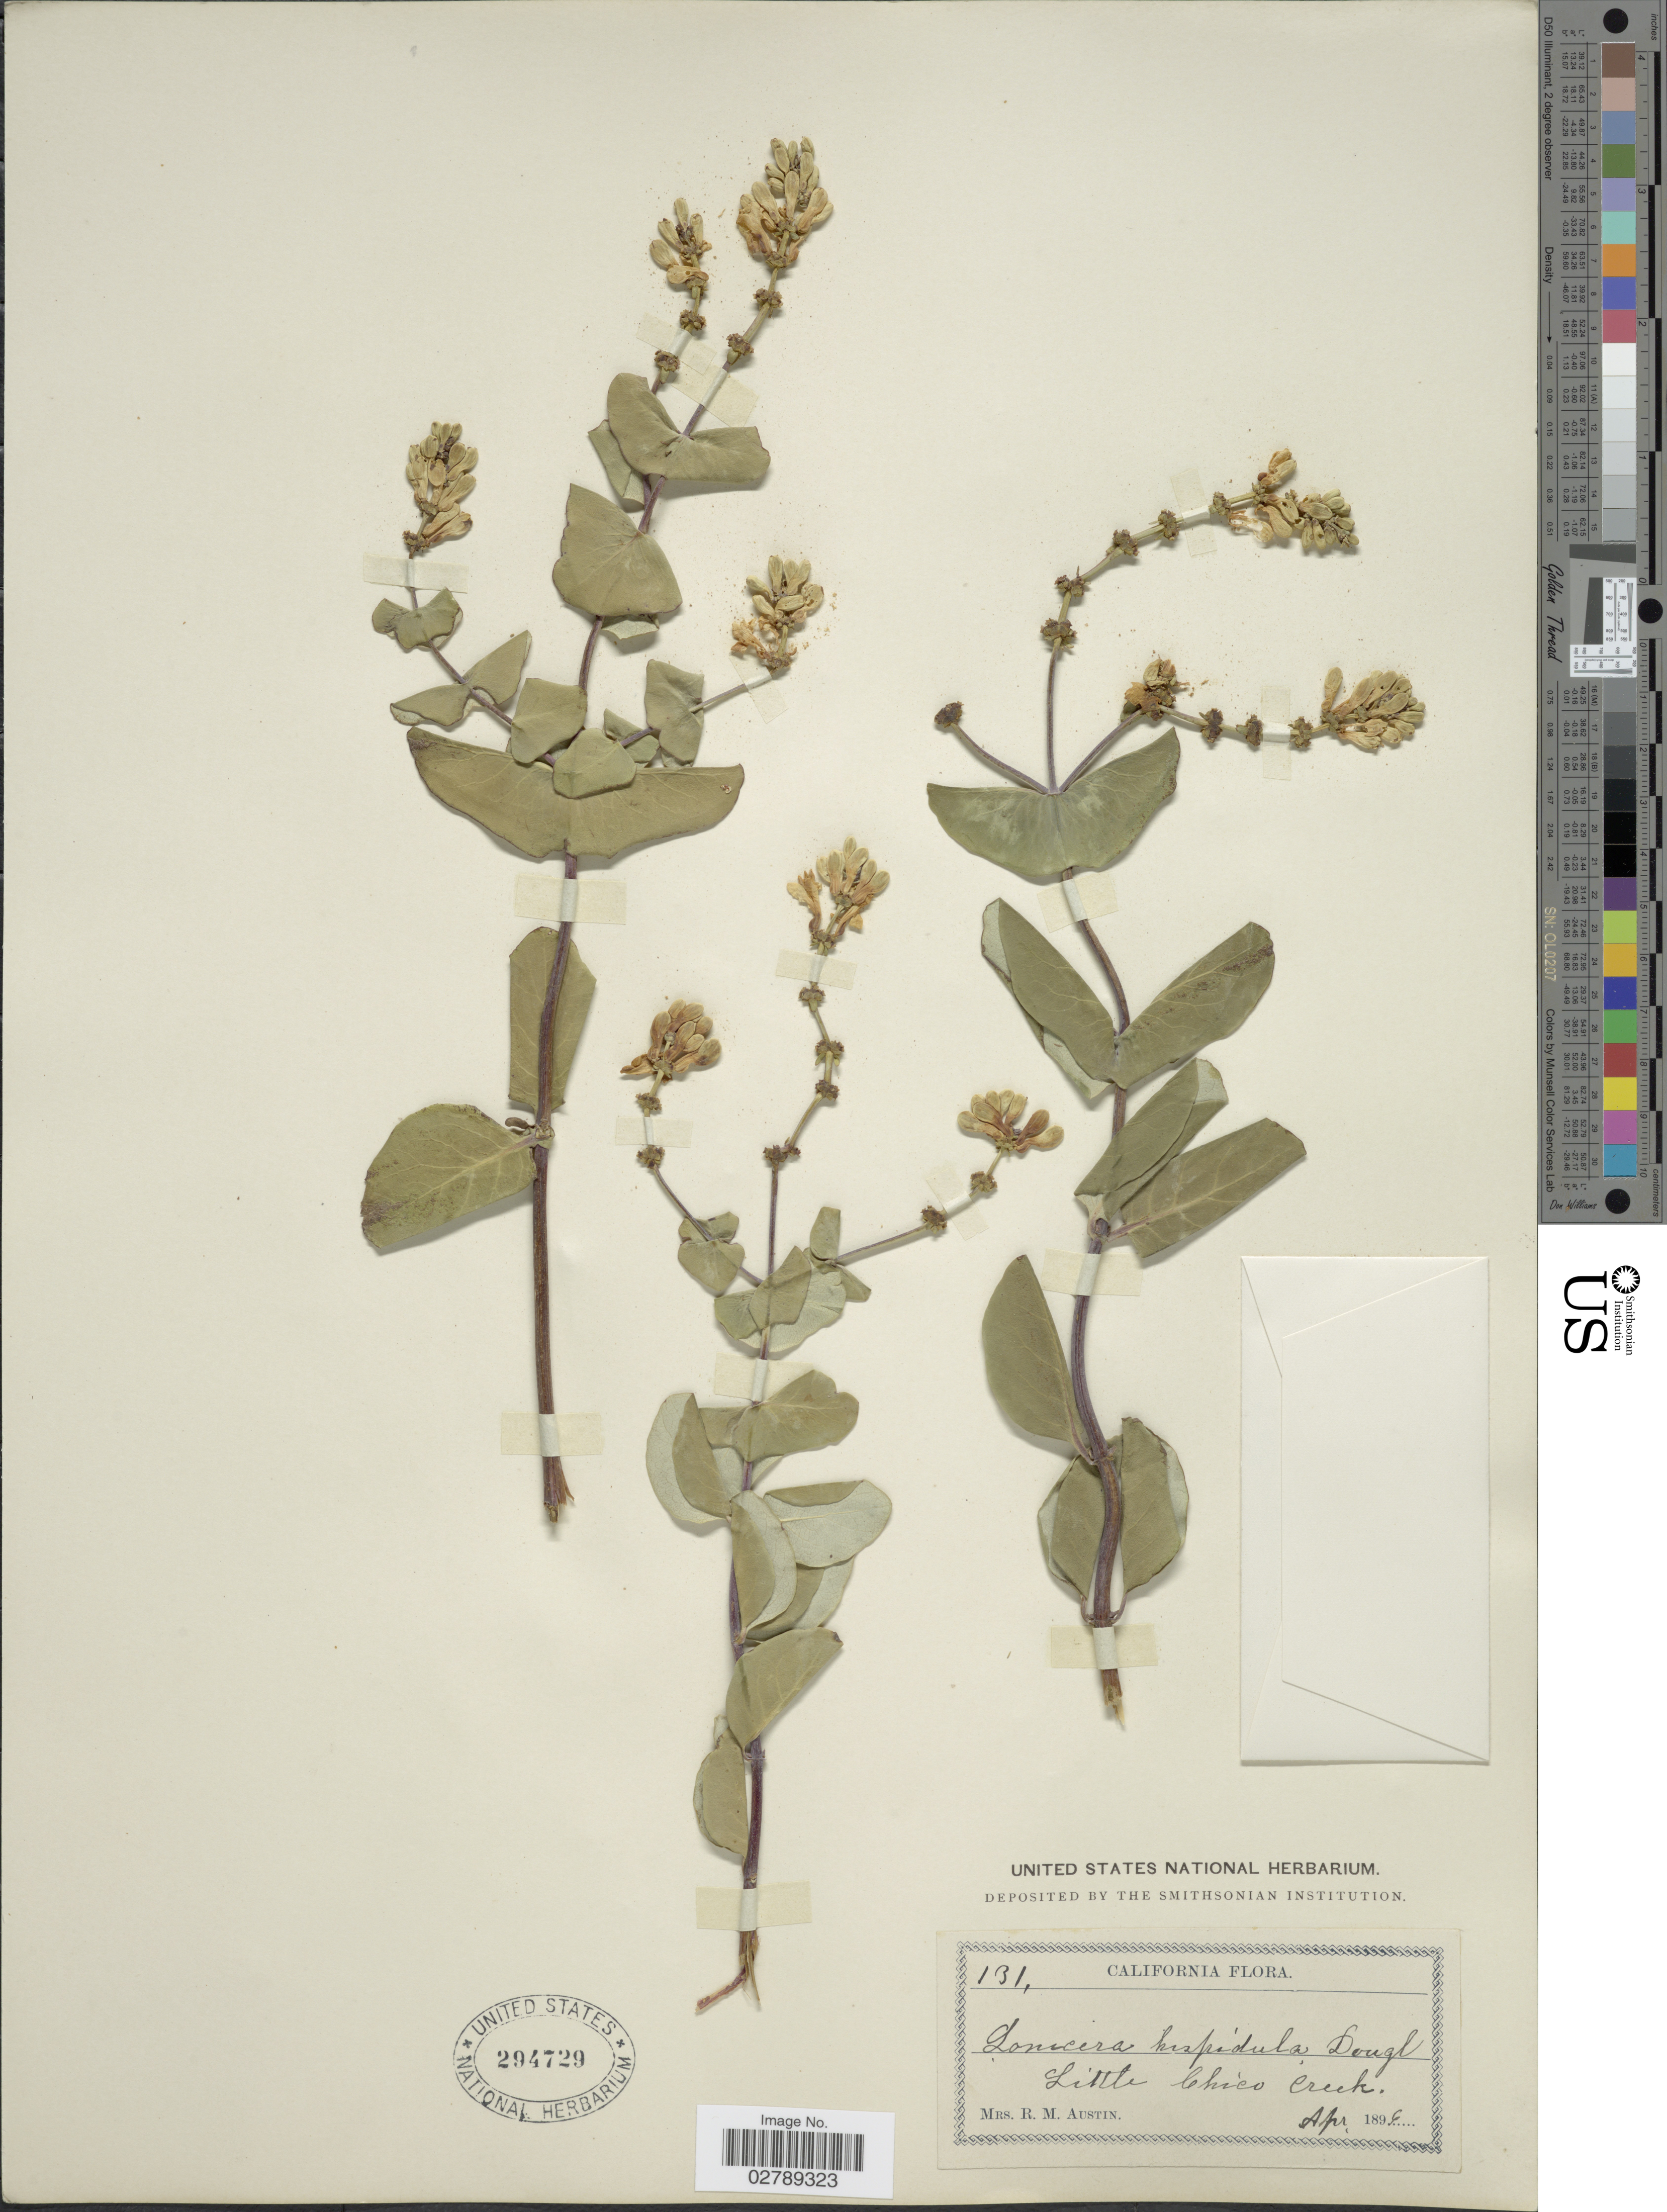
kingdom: Plantae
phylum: Tracheophyta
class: Magnoliopsida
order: Dipsacales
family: Caprifoliaceae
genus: Lonicera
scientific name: Lonicera interrupta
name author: Benth.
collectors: R. Austin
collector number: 131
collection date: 1896-04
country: United States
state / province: California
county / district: Butte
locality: Little Chico Creek.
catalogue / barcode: US 294729